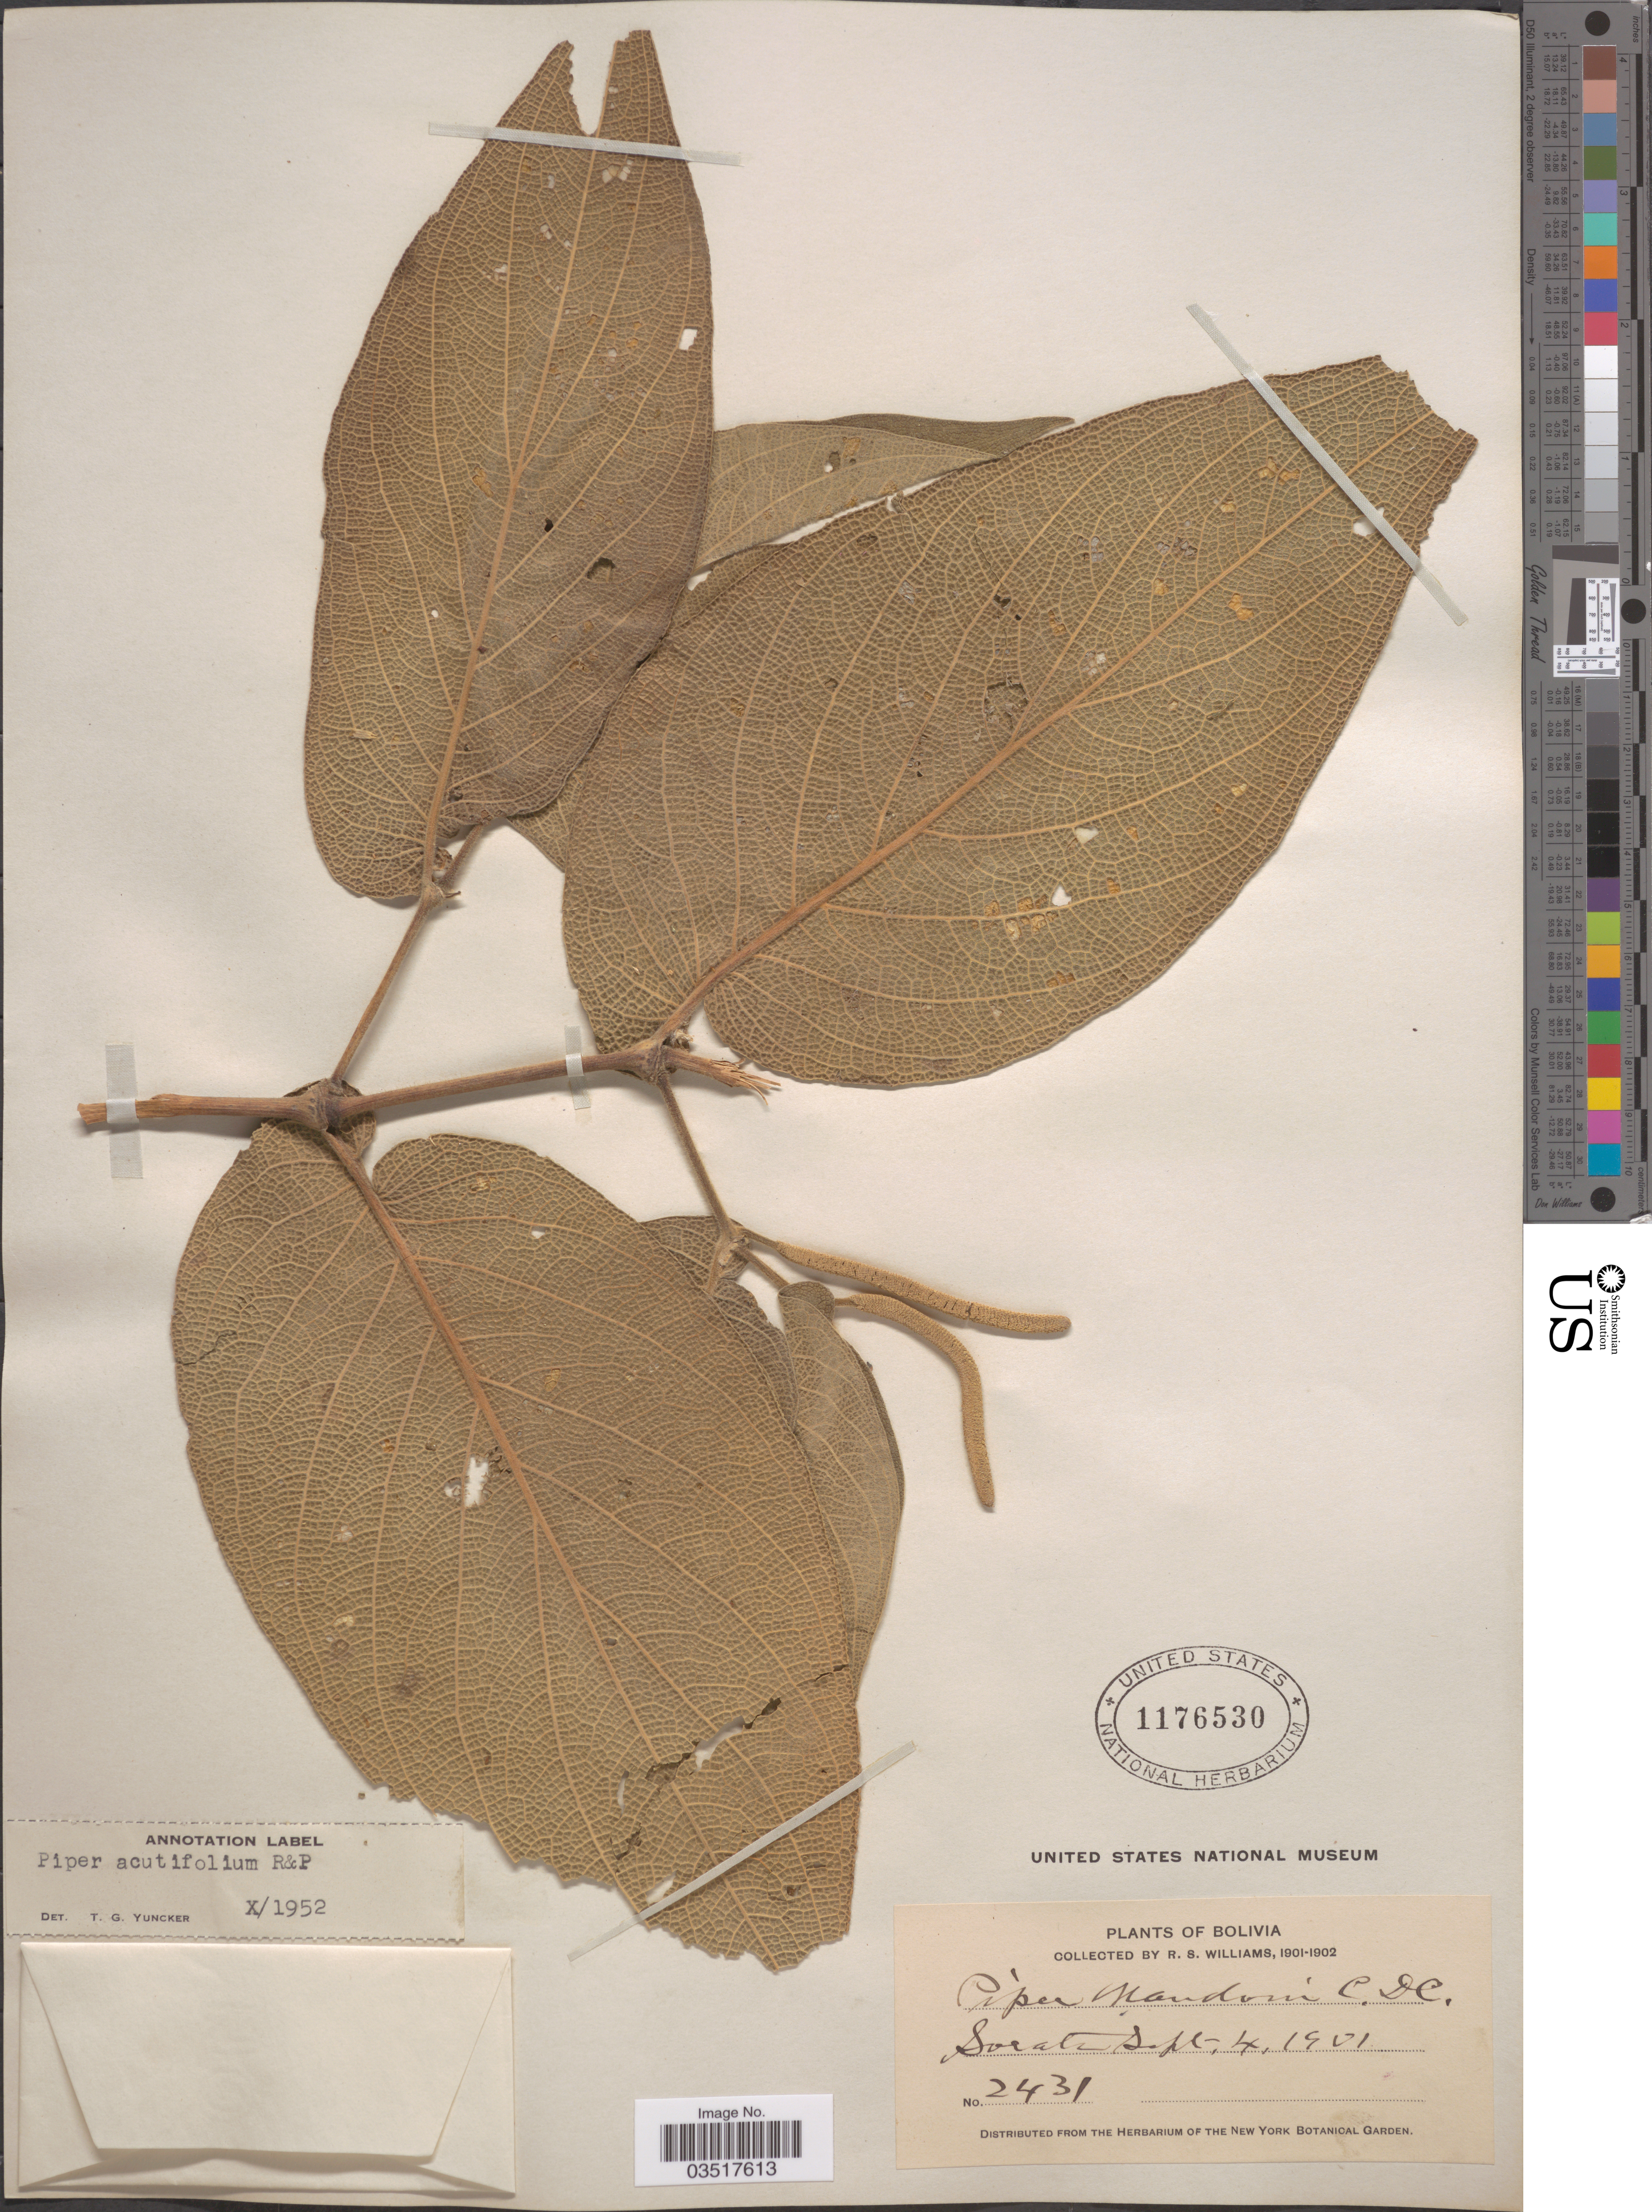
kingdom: Plantae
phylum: Tracheophyta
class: Magnoliopsida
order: Piperales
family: Piperaceae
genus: Piper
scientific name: Piper acutifolium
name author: Ruiz & Pav.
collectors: R. S. Williams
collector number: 2431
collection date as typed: Sept. 4, 1901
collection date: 1901-09-04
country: Bolivia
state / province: La Páz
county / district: Larecaja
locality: Sorata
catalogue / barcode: US 1176530